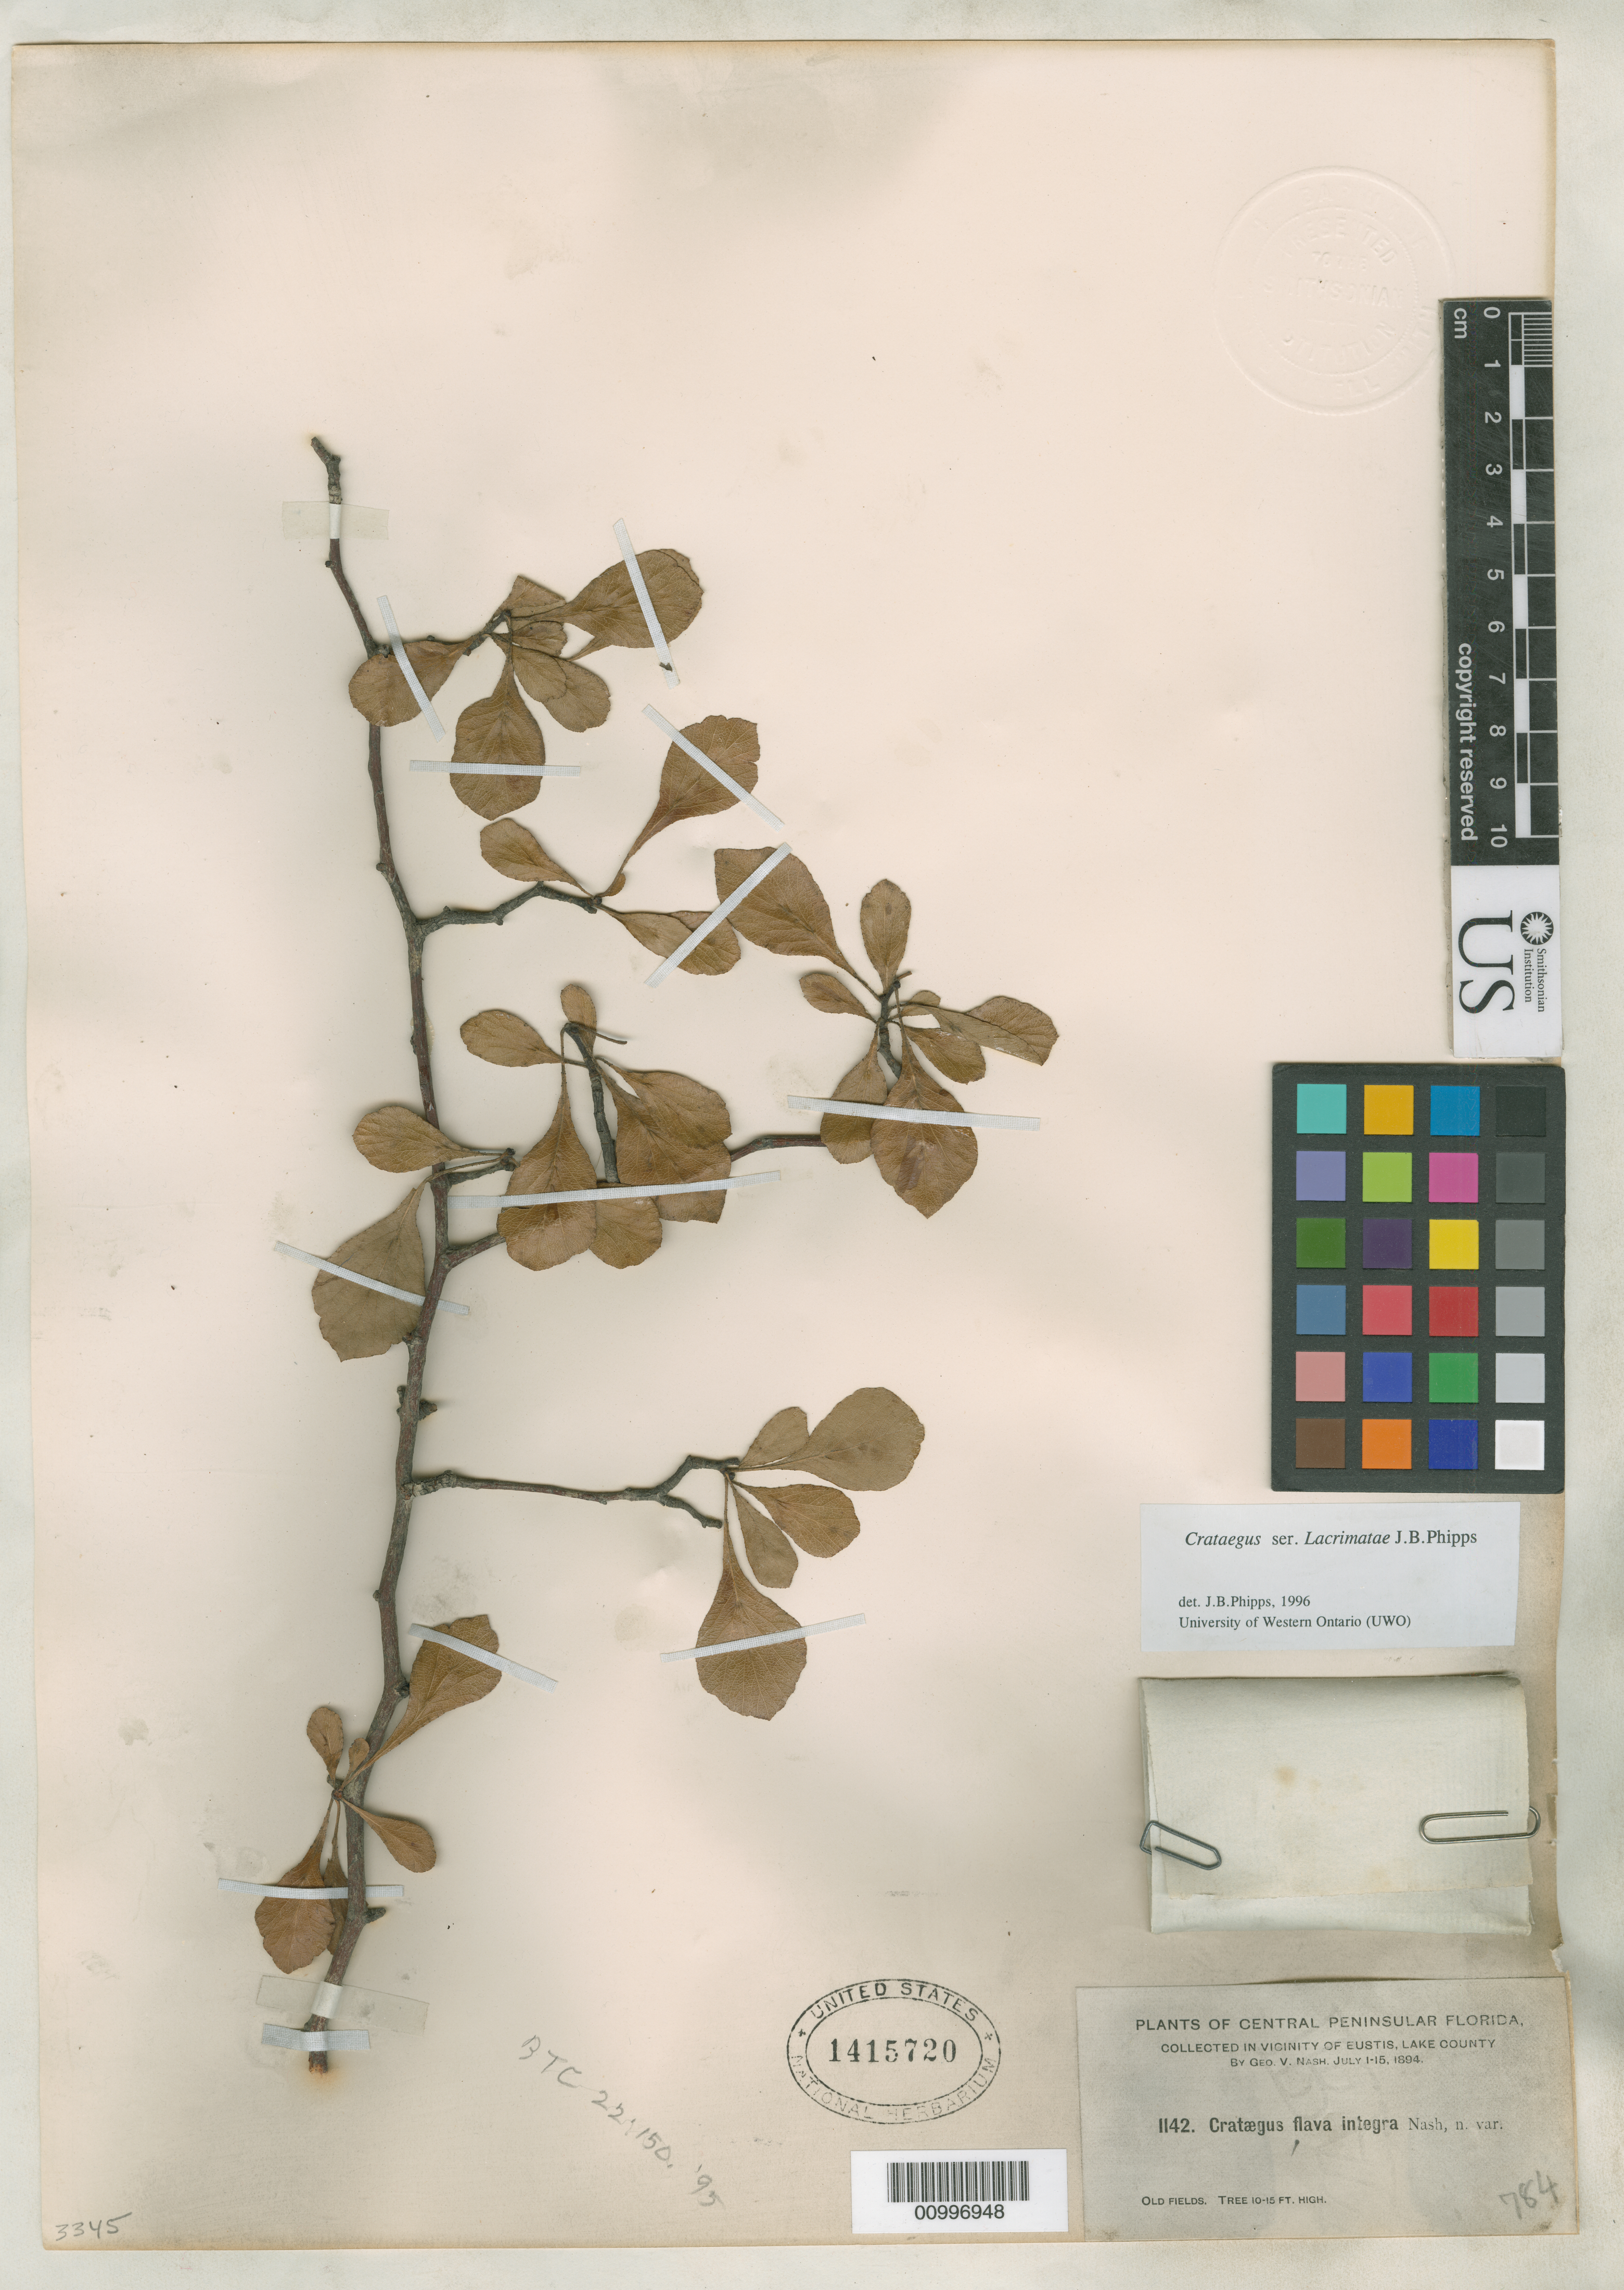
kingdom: Plantae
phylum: Tracheophyta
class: Magnoliopsida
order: Rosales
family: Rosaceae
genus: Crataegus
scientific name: Crataegus flava var. integra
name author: Nash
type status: Isolectotype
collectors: G. V. Nash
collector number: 1142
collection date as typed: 01 Jul 1894 to 15 Jul 1894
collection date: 1894-07-01/1894-07-15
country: United States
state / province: Florida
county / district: Lake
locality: Vicinity of Eustis, Lake County [protologue, "vicinity of Lake Ella"].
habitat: Old fields.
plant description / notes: Currently accepted name as cited by Phipps & Dvorsky (2008).; Protologue, "vicinity of Lake Ella in old fields, July 2"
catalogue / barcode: US 1415720